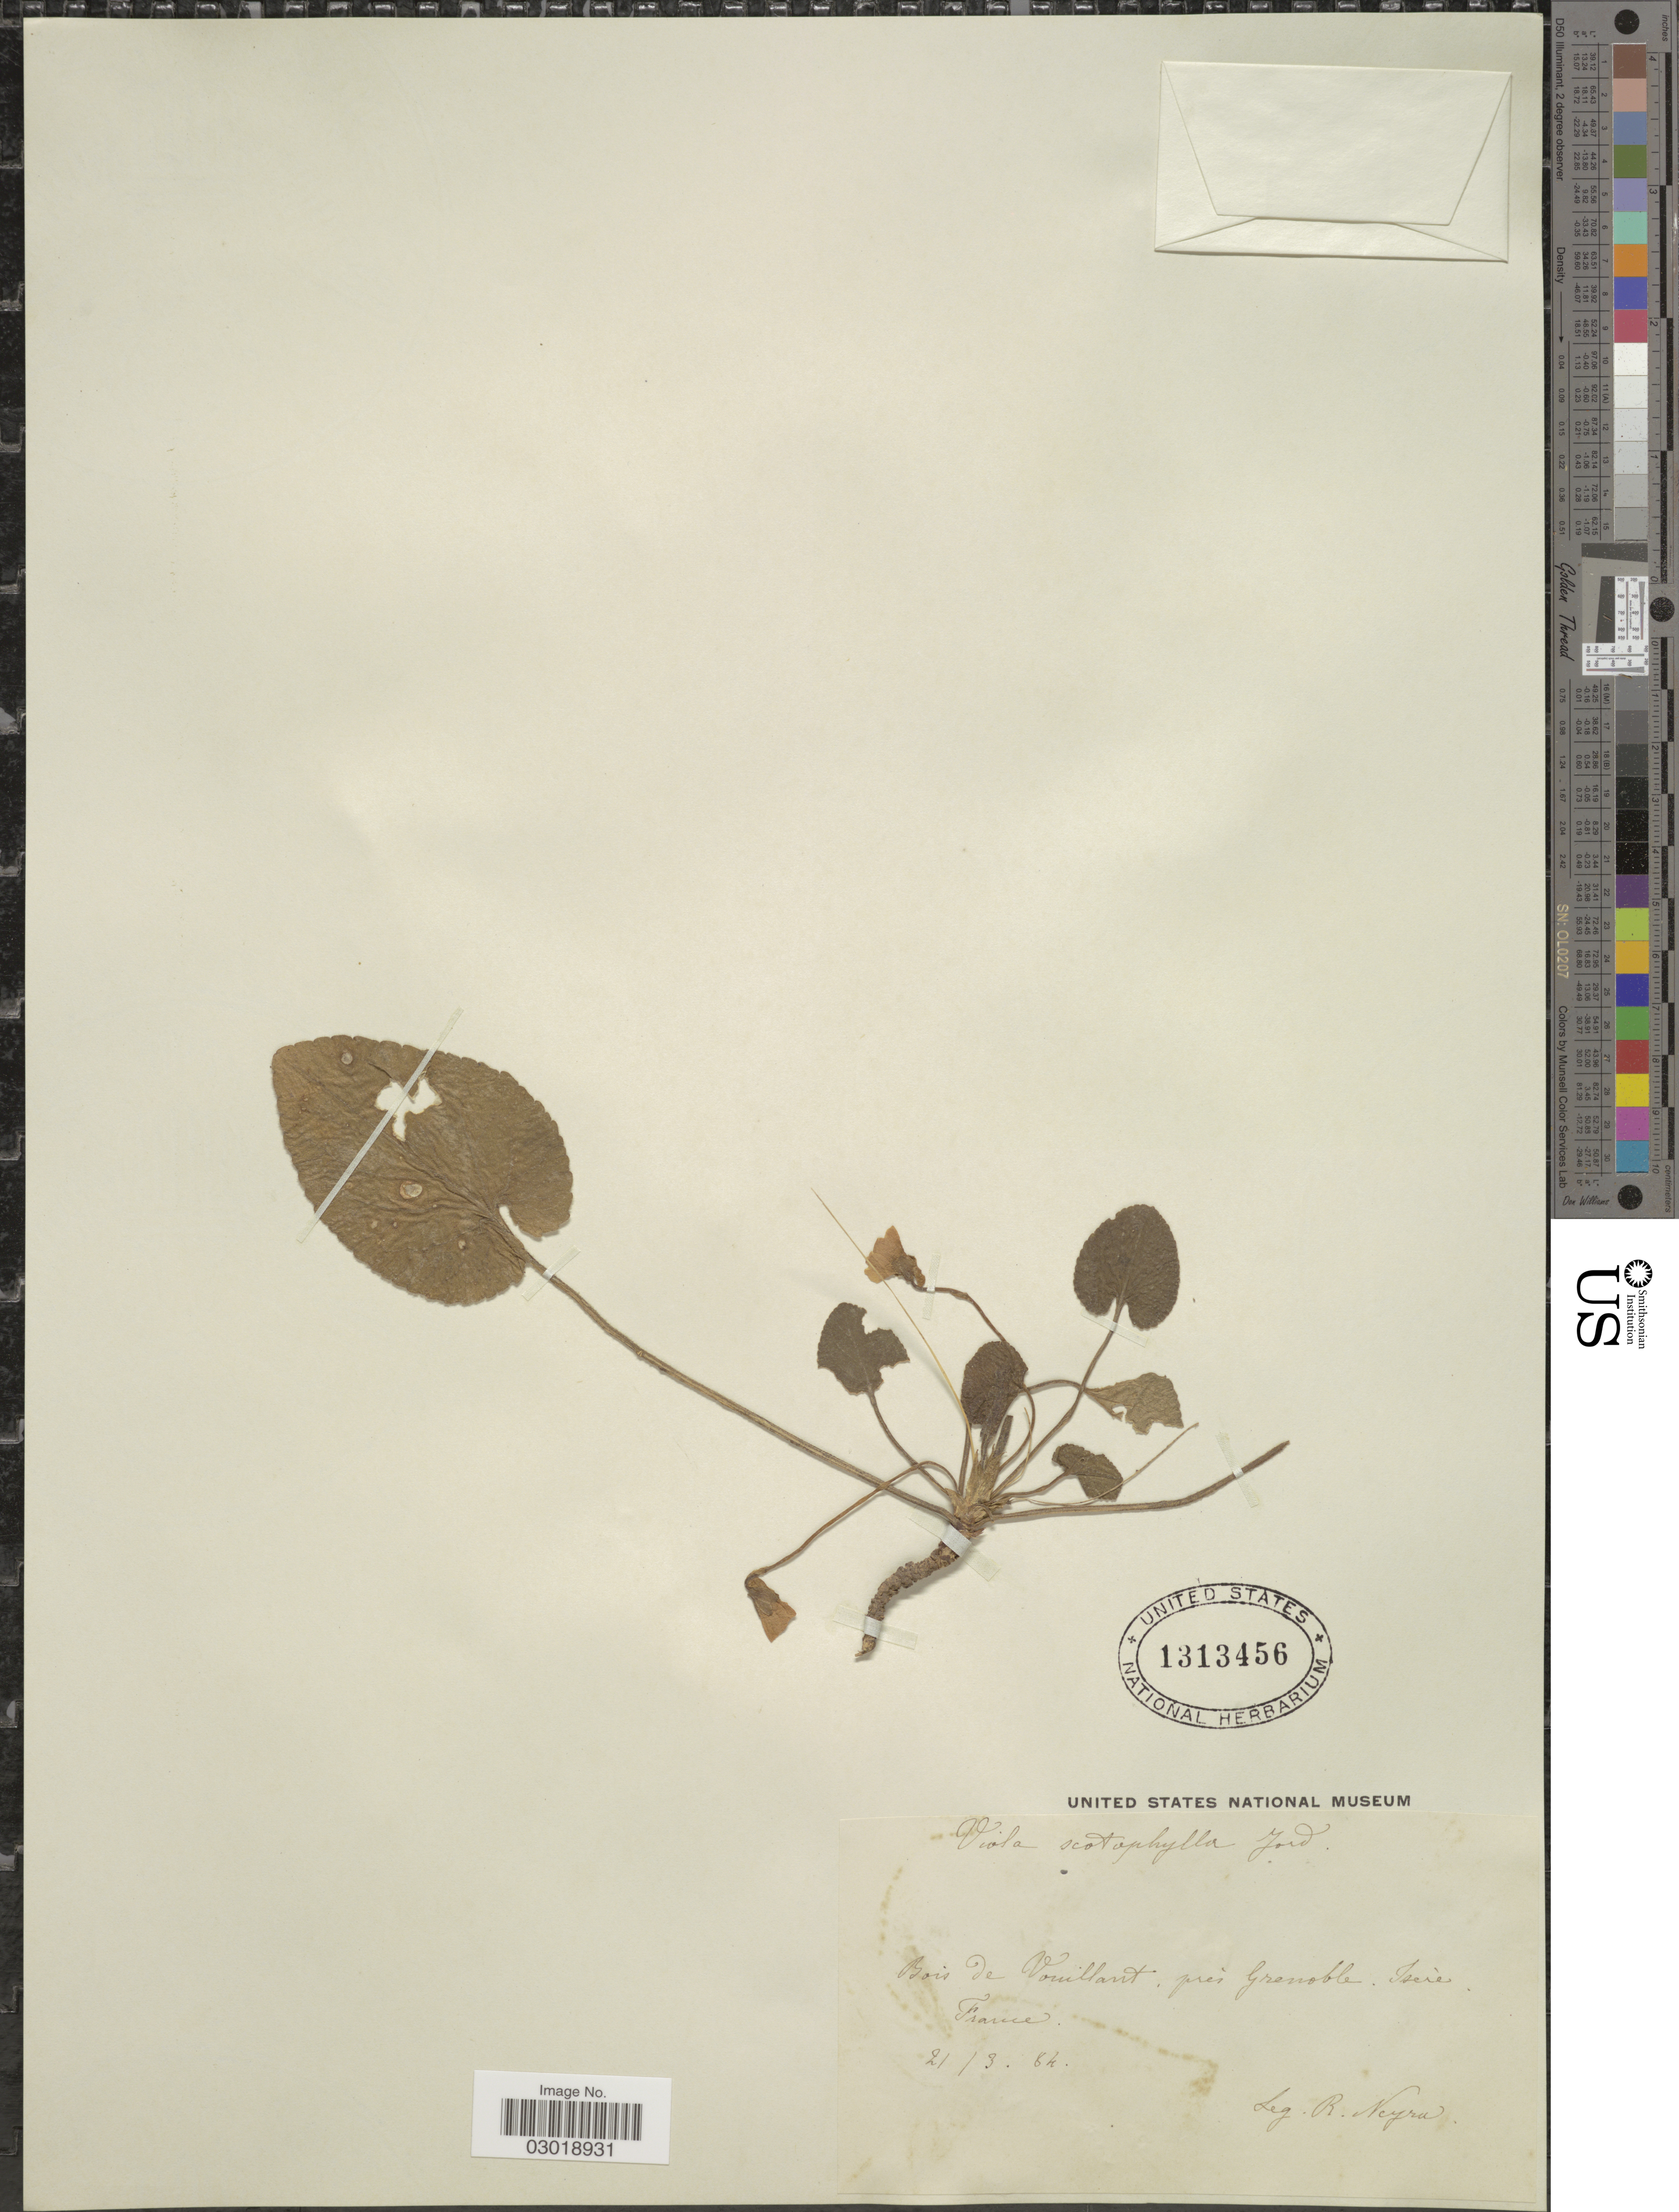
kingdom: Plantae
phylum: Tracheophyta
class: Magnoliopsida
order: Malpighiales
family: Violaceae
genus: Viola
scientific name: Viola scotophylla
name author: Jord.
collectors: R. Neyra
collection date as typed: Transcribed d/m/y: 21/3/84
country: France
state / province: Auvergne-Rhône-Alpes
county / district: Isère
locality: Bois de Vouillant: prés Grenoble. Isère.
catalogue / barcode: US 1313456